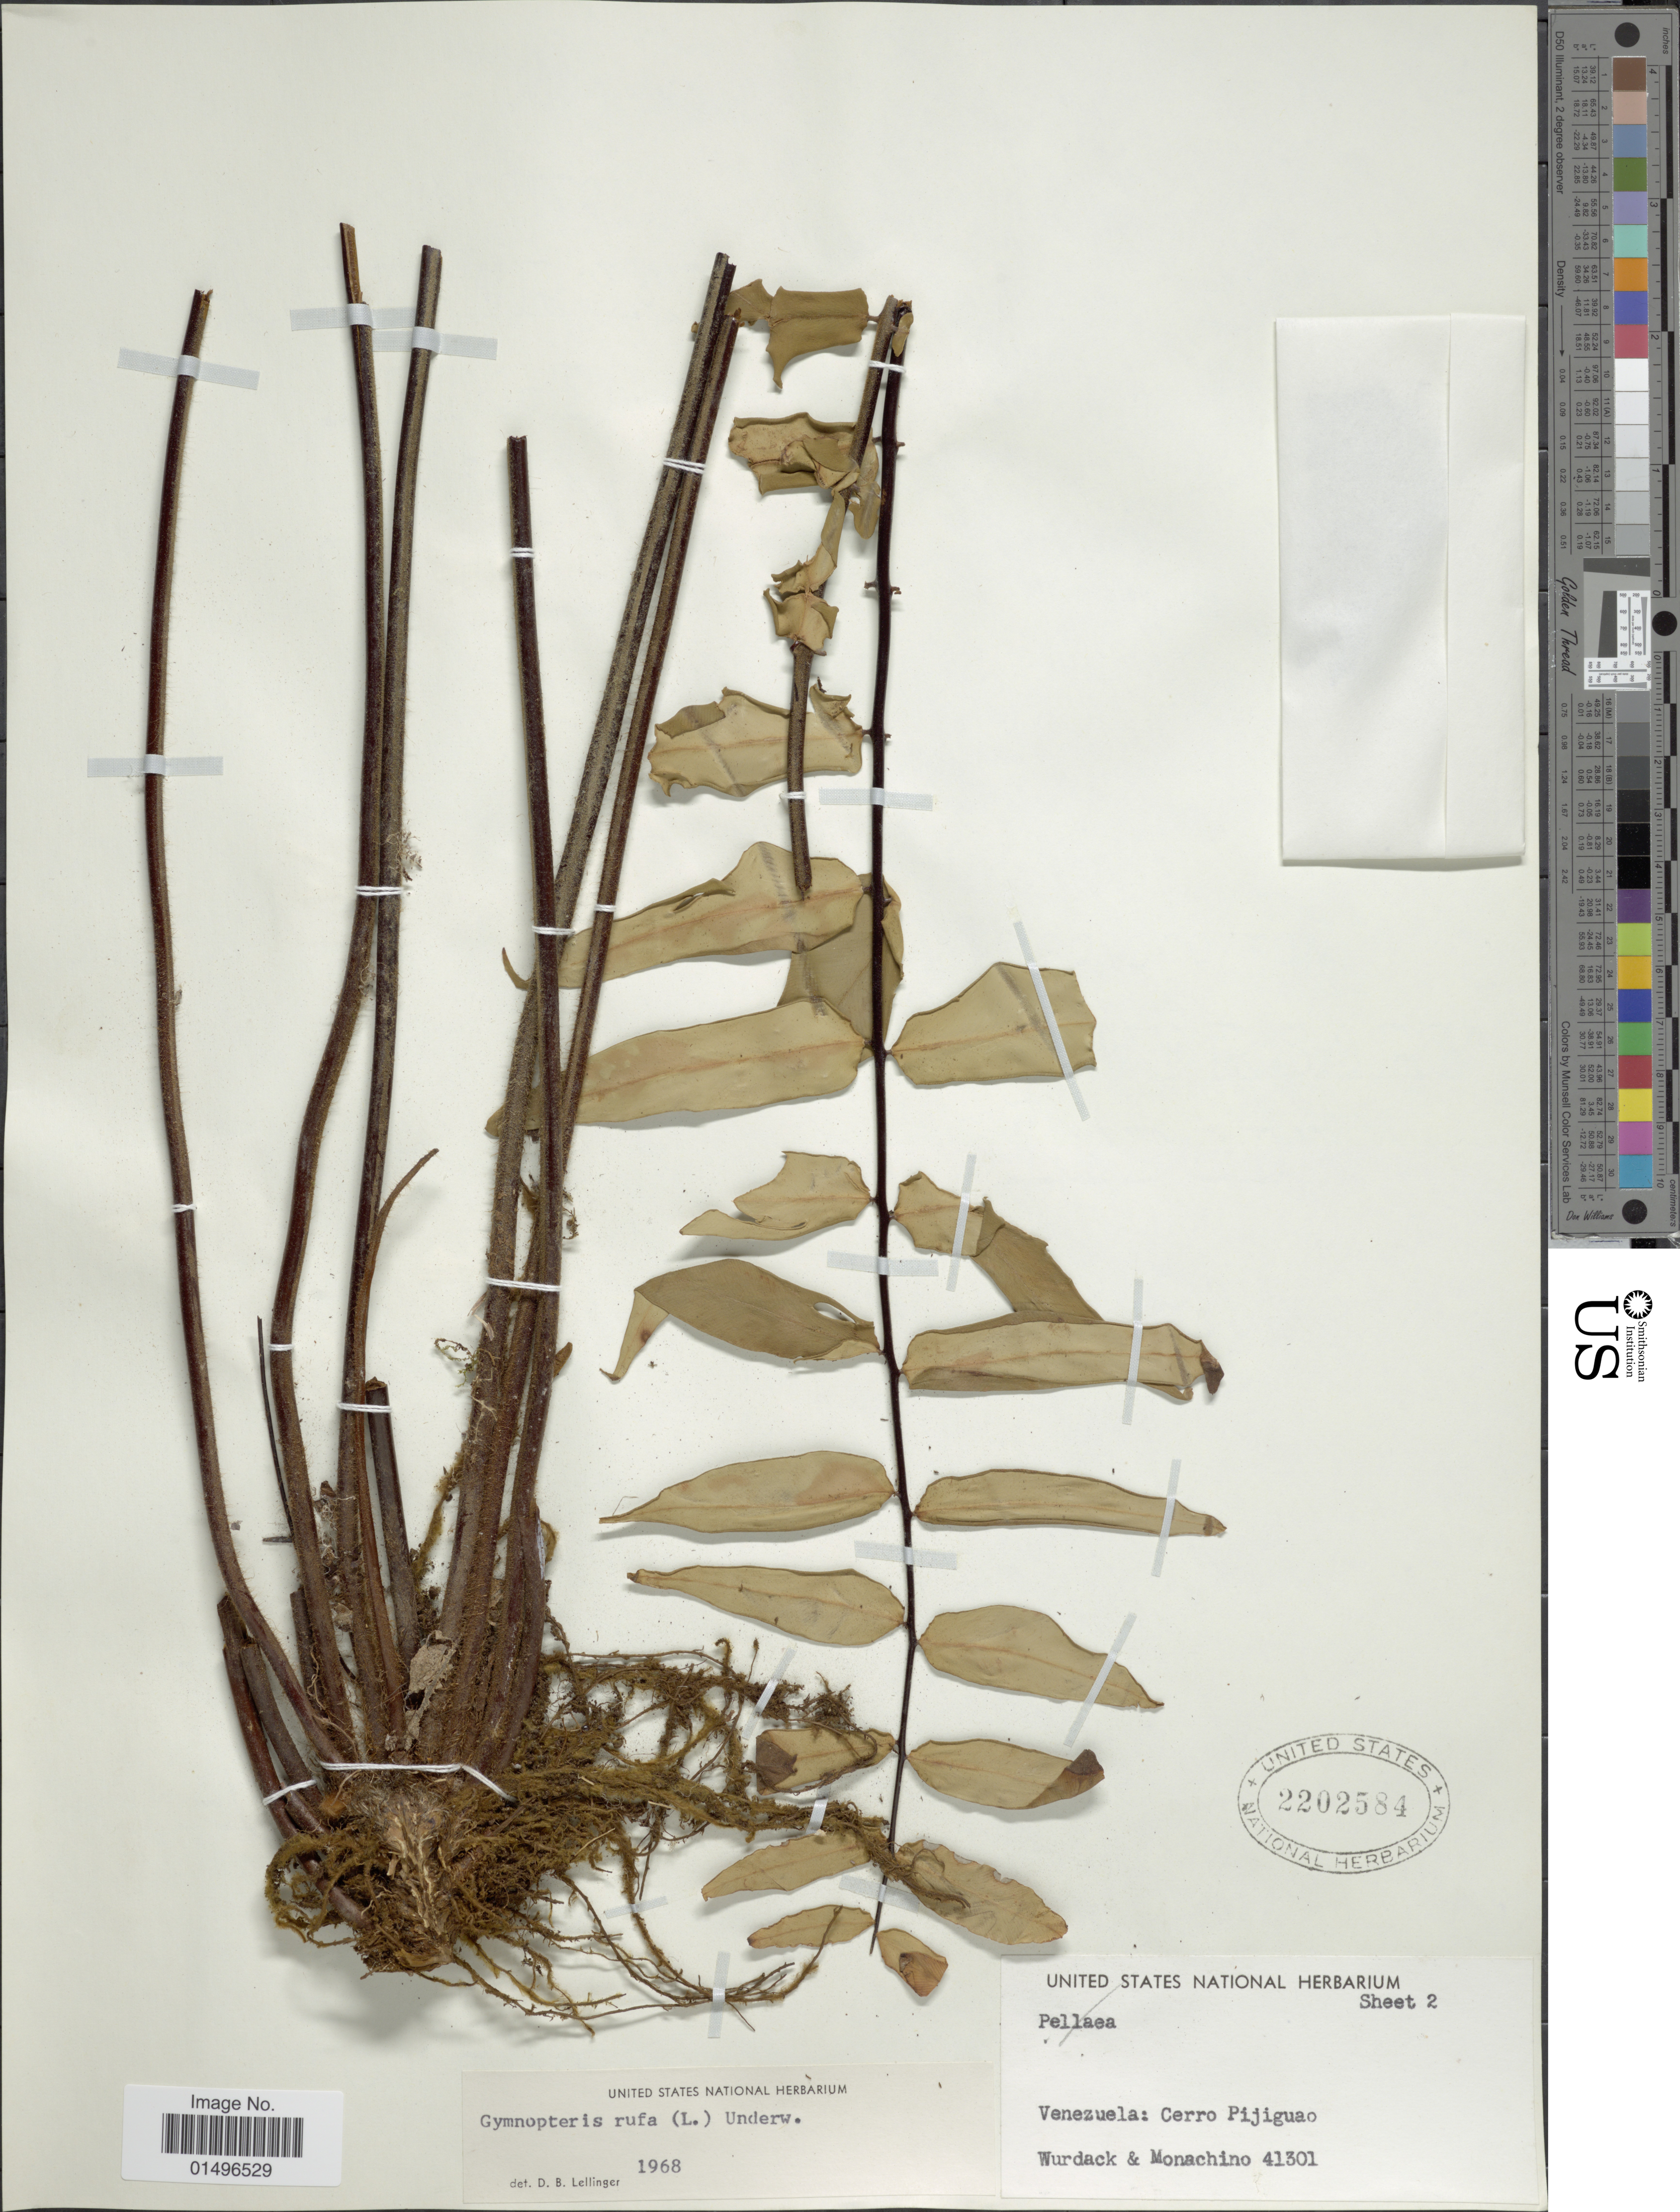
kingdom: Plantae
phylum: Tracheophyta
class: Polypodiopsida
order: Polypodiales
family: Pteridaceae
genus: Hemionitis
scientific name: Hemionitis rufa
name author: (L.) Sw.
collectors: -- Wurdack & -. Monachino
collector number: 41301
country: Venezuela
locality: Venezuela, Cerro Pijiguao.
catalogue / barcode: US 2202584